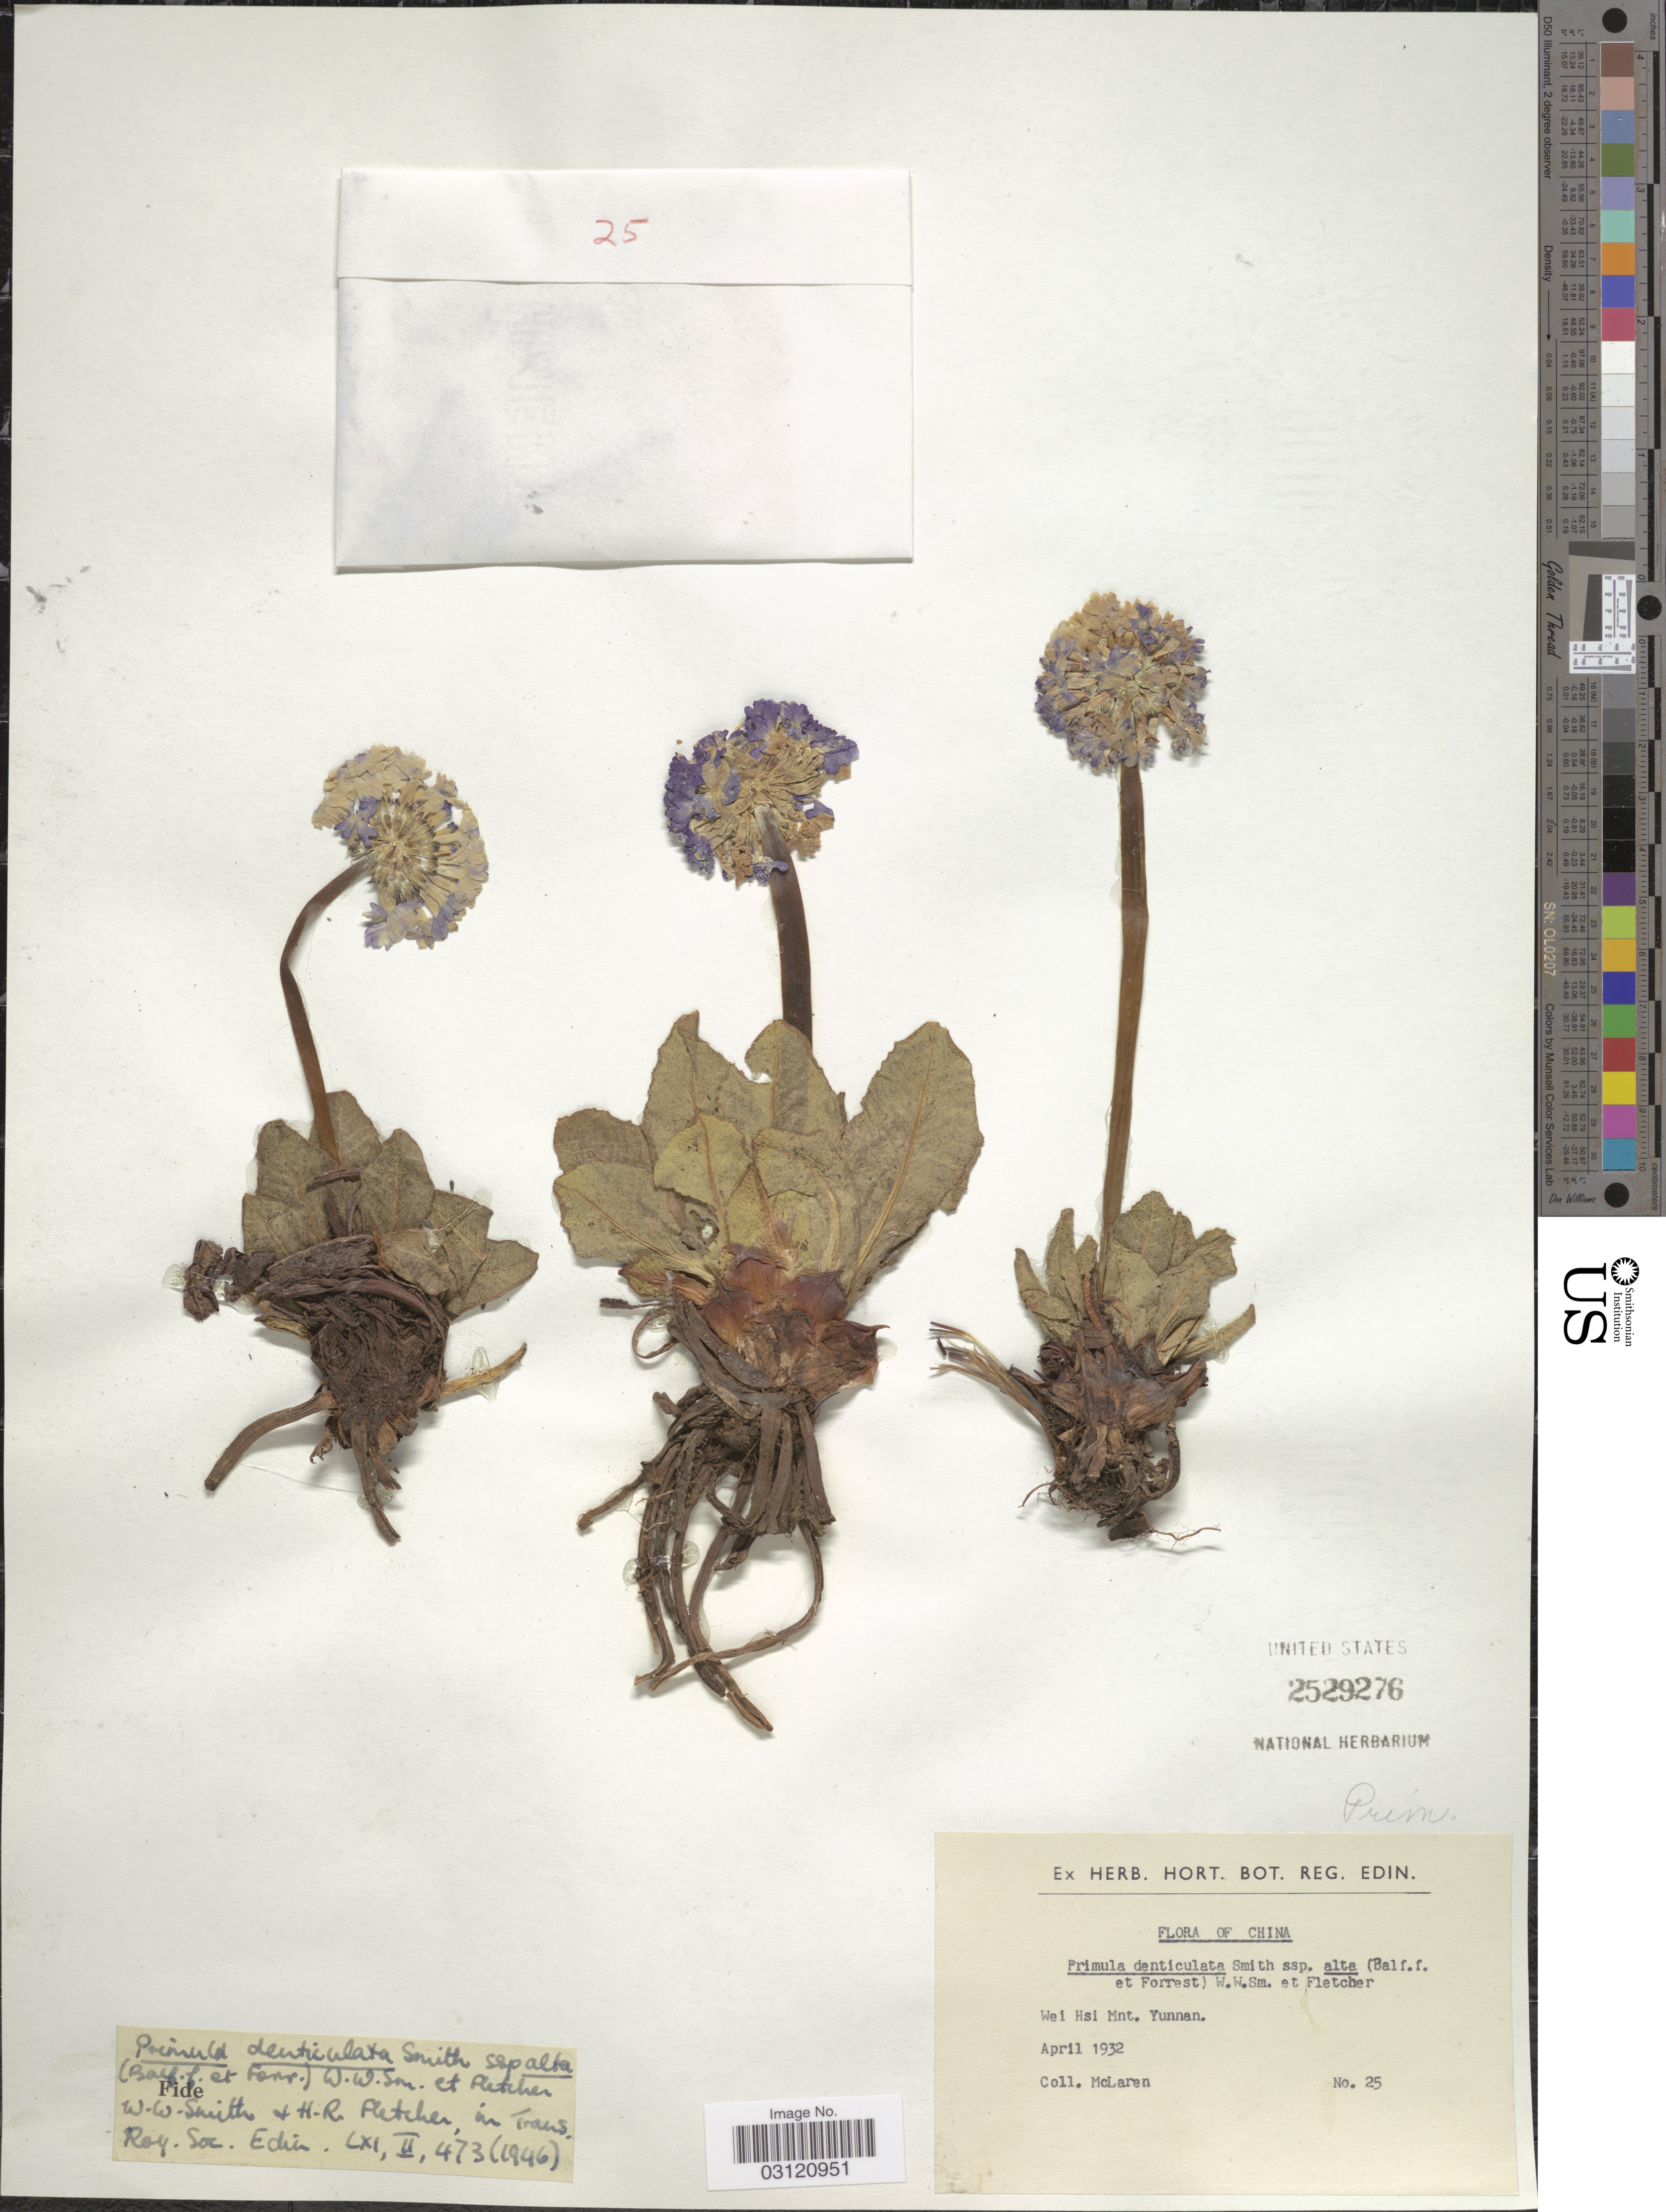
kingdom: Plantae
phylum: Tracheophyta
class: Magnoliopsida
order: Ericales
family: Primulaceae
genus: Primula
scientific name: Primula denticulata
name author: Sm.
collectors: McLaren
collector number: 25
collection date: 1932-04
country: China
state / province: Yunnan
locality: Wei Hsi Mnt. Yunnan.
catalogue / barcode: US 2529276